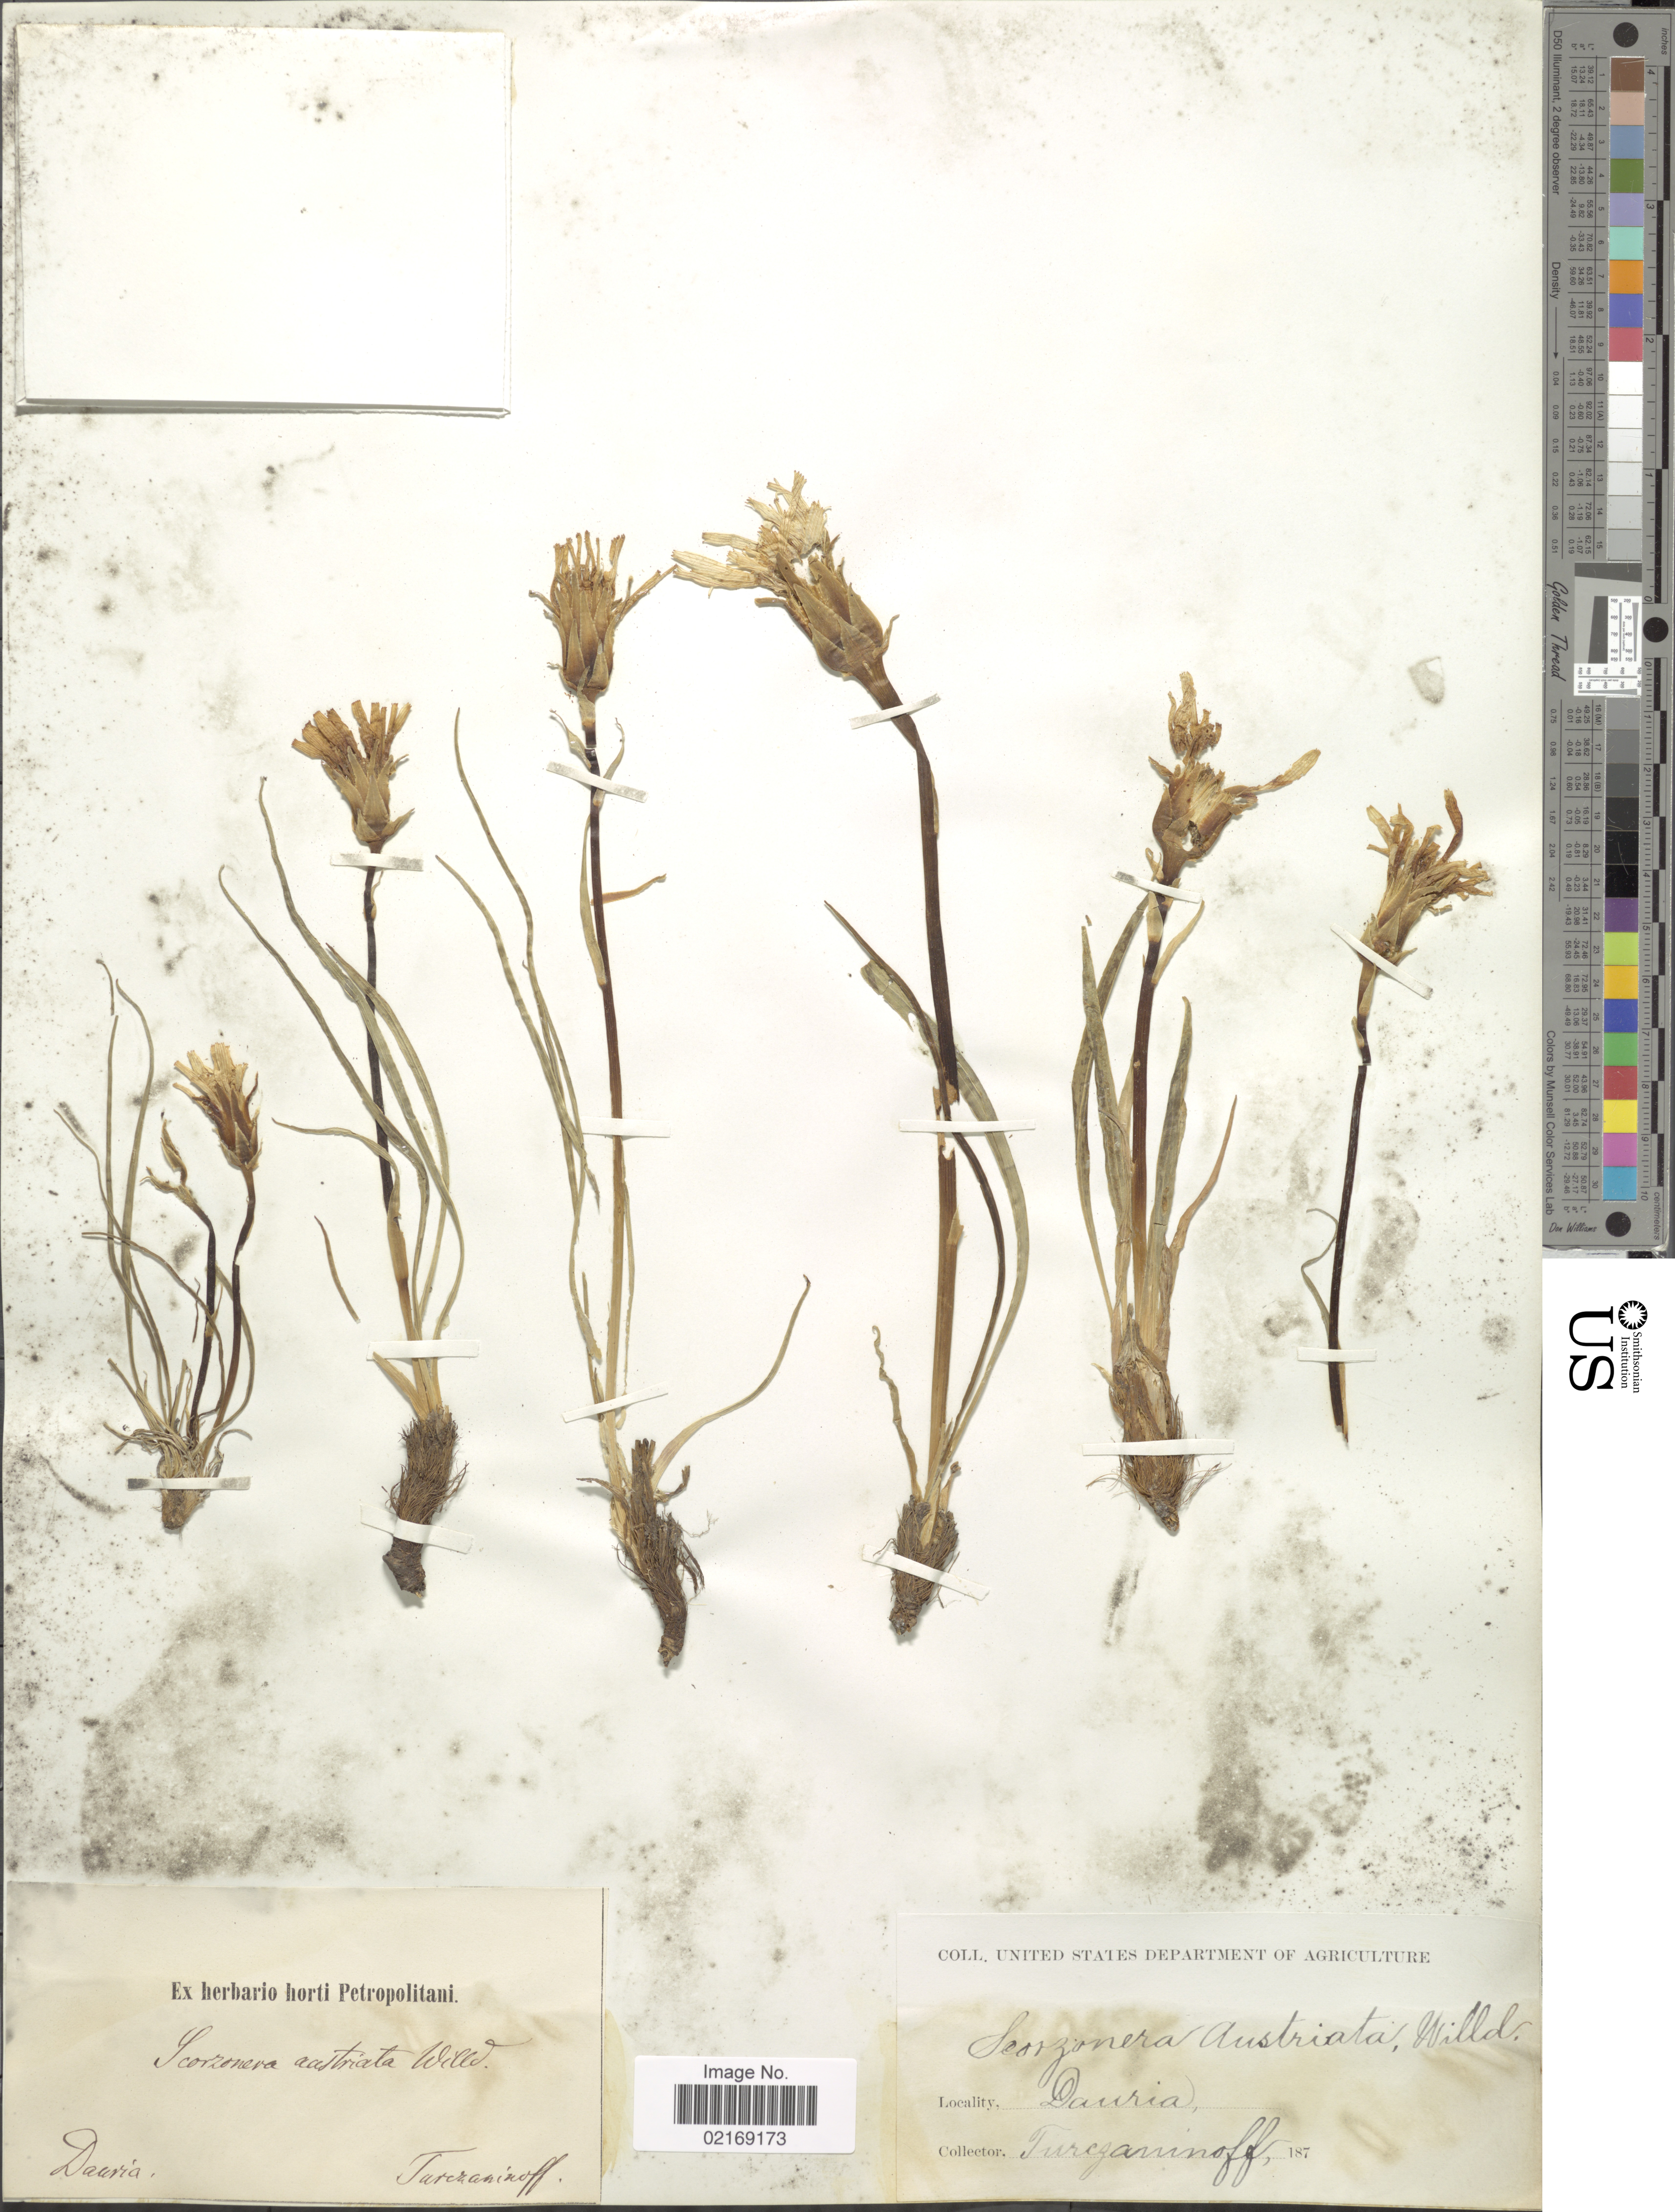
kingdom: Plantae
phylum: Tracheophyta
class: Magnoliopsida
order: Asterales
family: Asteraceae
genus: Scorzonera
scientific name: Scorzonera austriaca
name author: Willd.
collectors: N. Turczaninow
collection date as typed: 187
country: Russian Federation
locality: Dauria